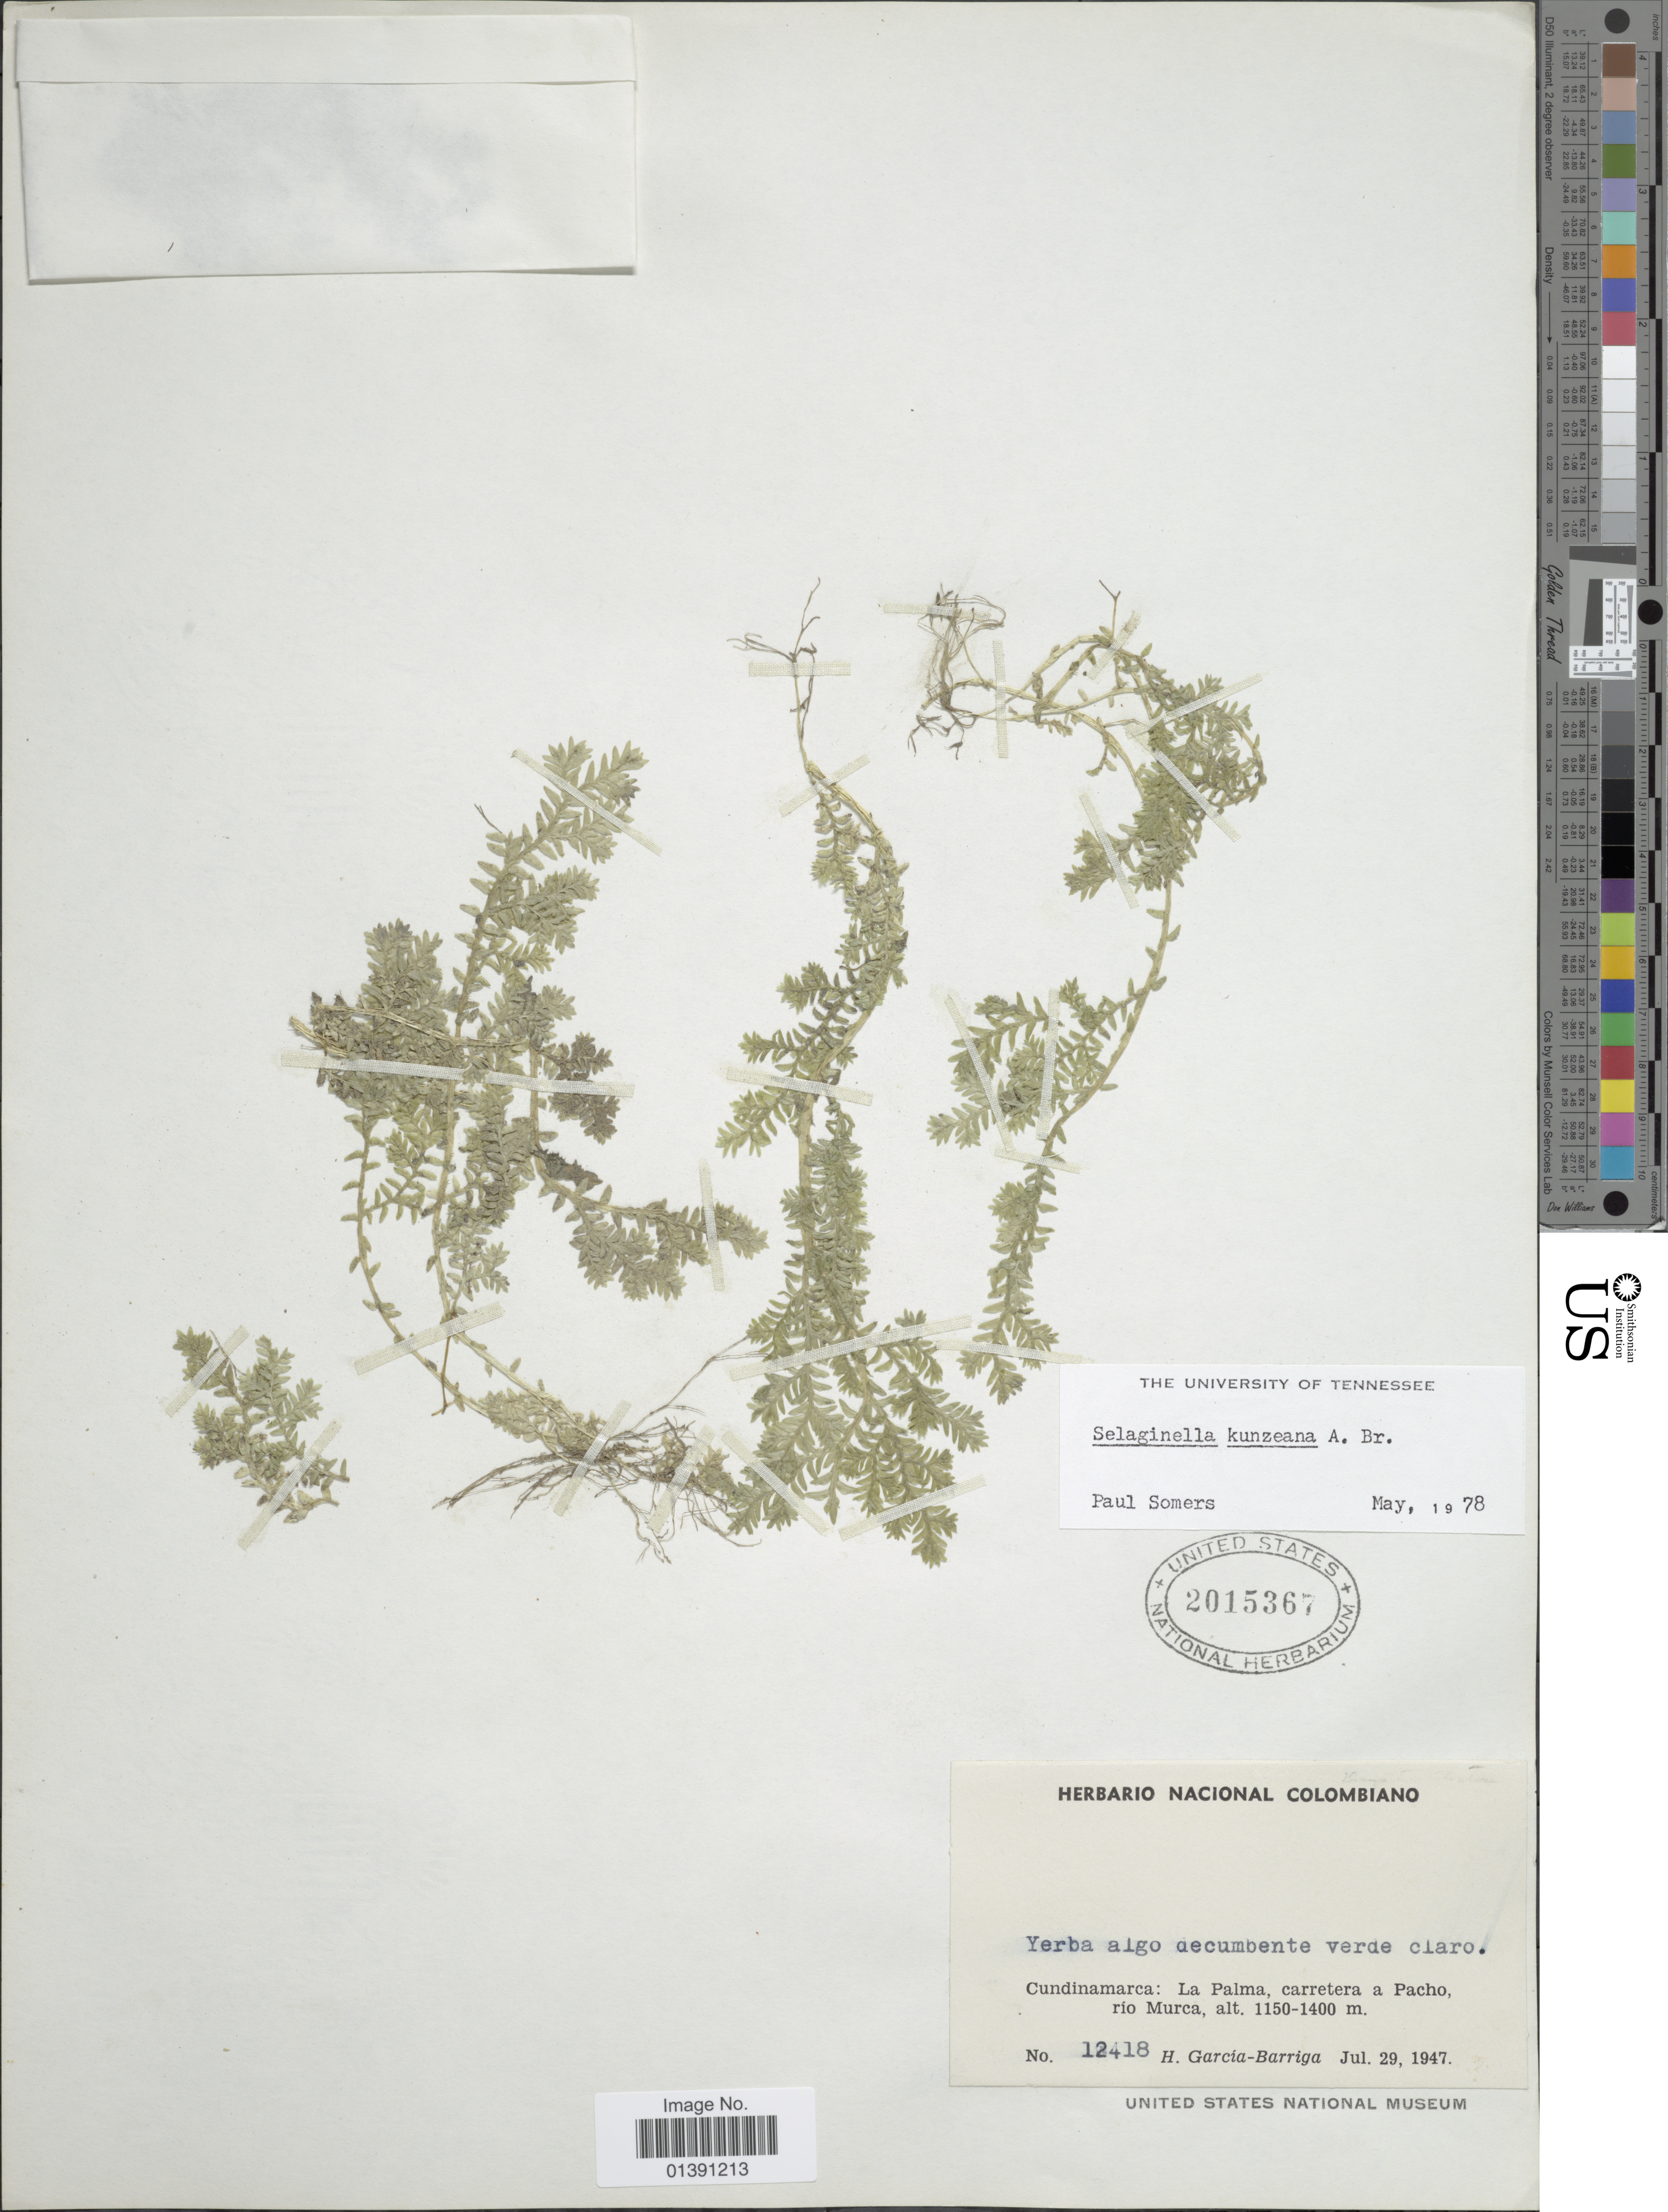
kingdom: Plantae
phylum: Tracheophyta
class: Lycopodiopsida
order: Selaginellales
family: Selaginellaceae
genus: Selaginella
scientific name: Selaginella kunzeana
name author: A. Br.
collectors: H. García Barriga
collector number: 12418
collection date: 1947-07-29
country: Colombia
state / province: Cundinamarca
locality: La Palma, carretera a Pacho, rio Murca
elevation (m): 1150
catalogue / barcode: US 2015367